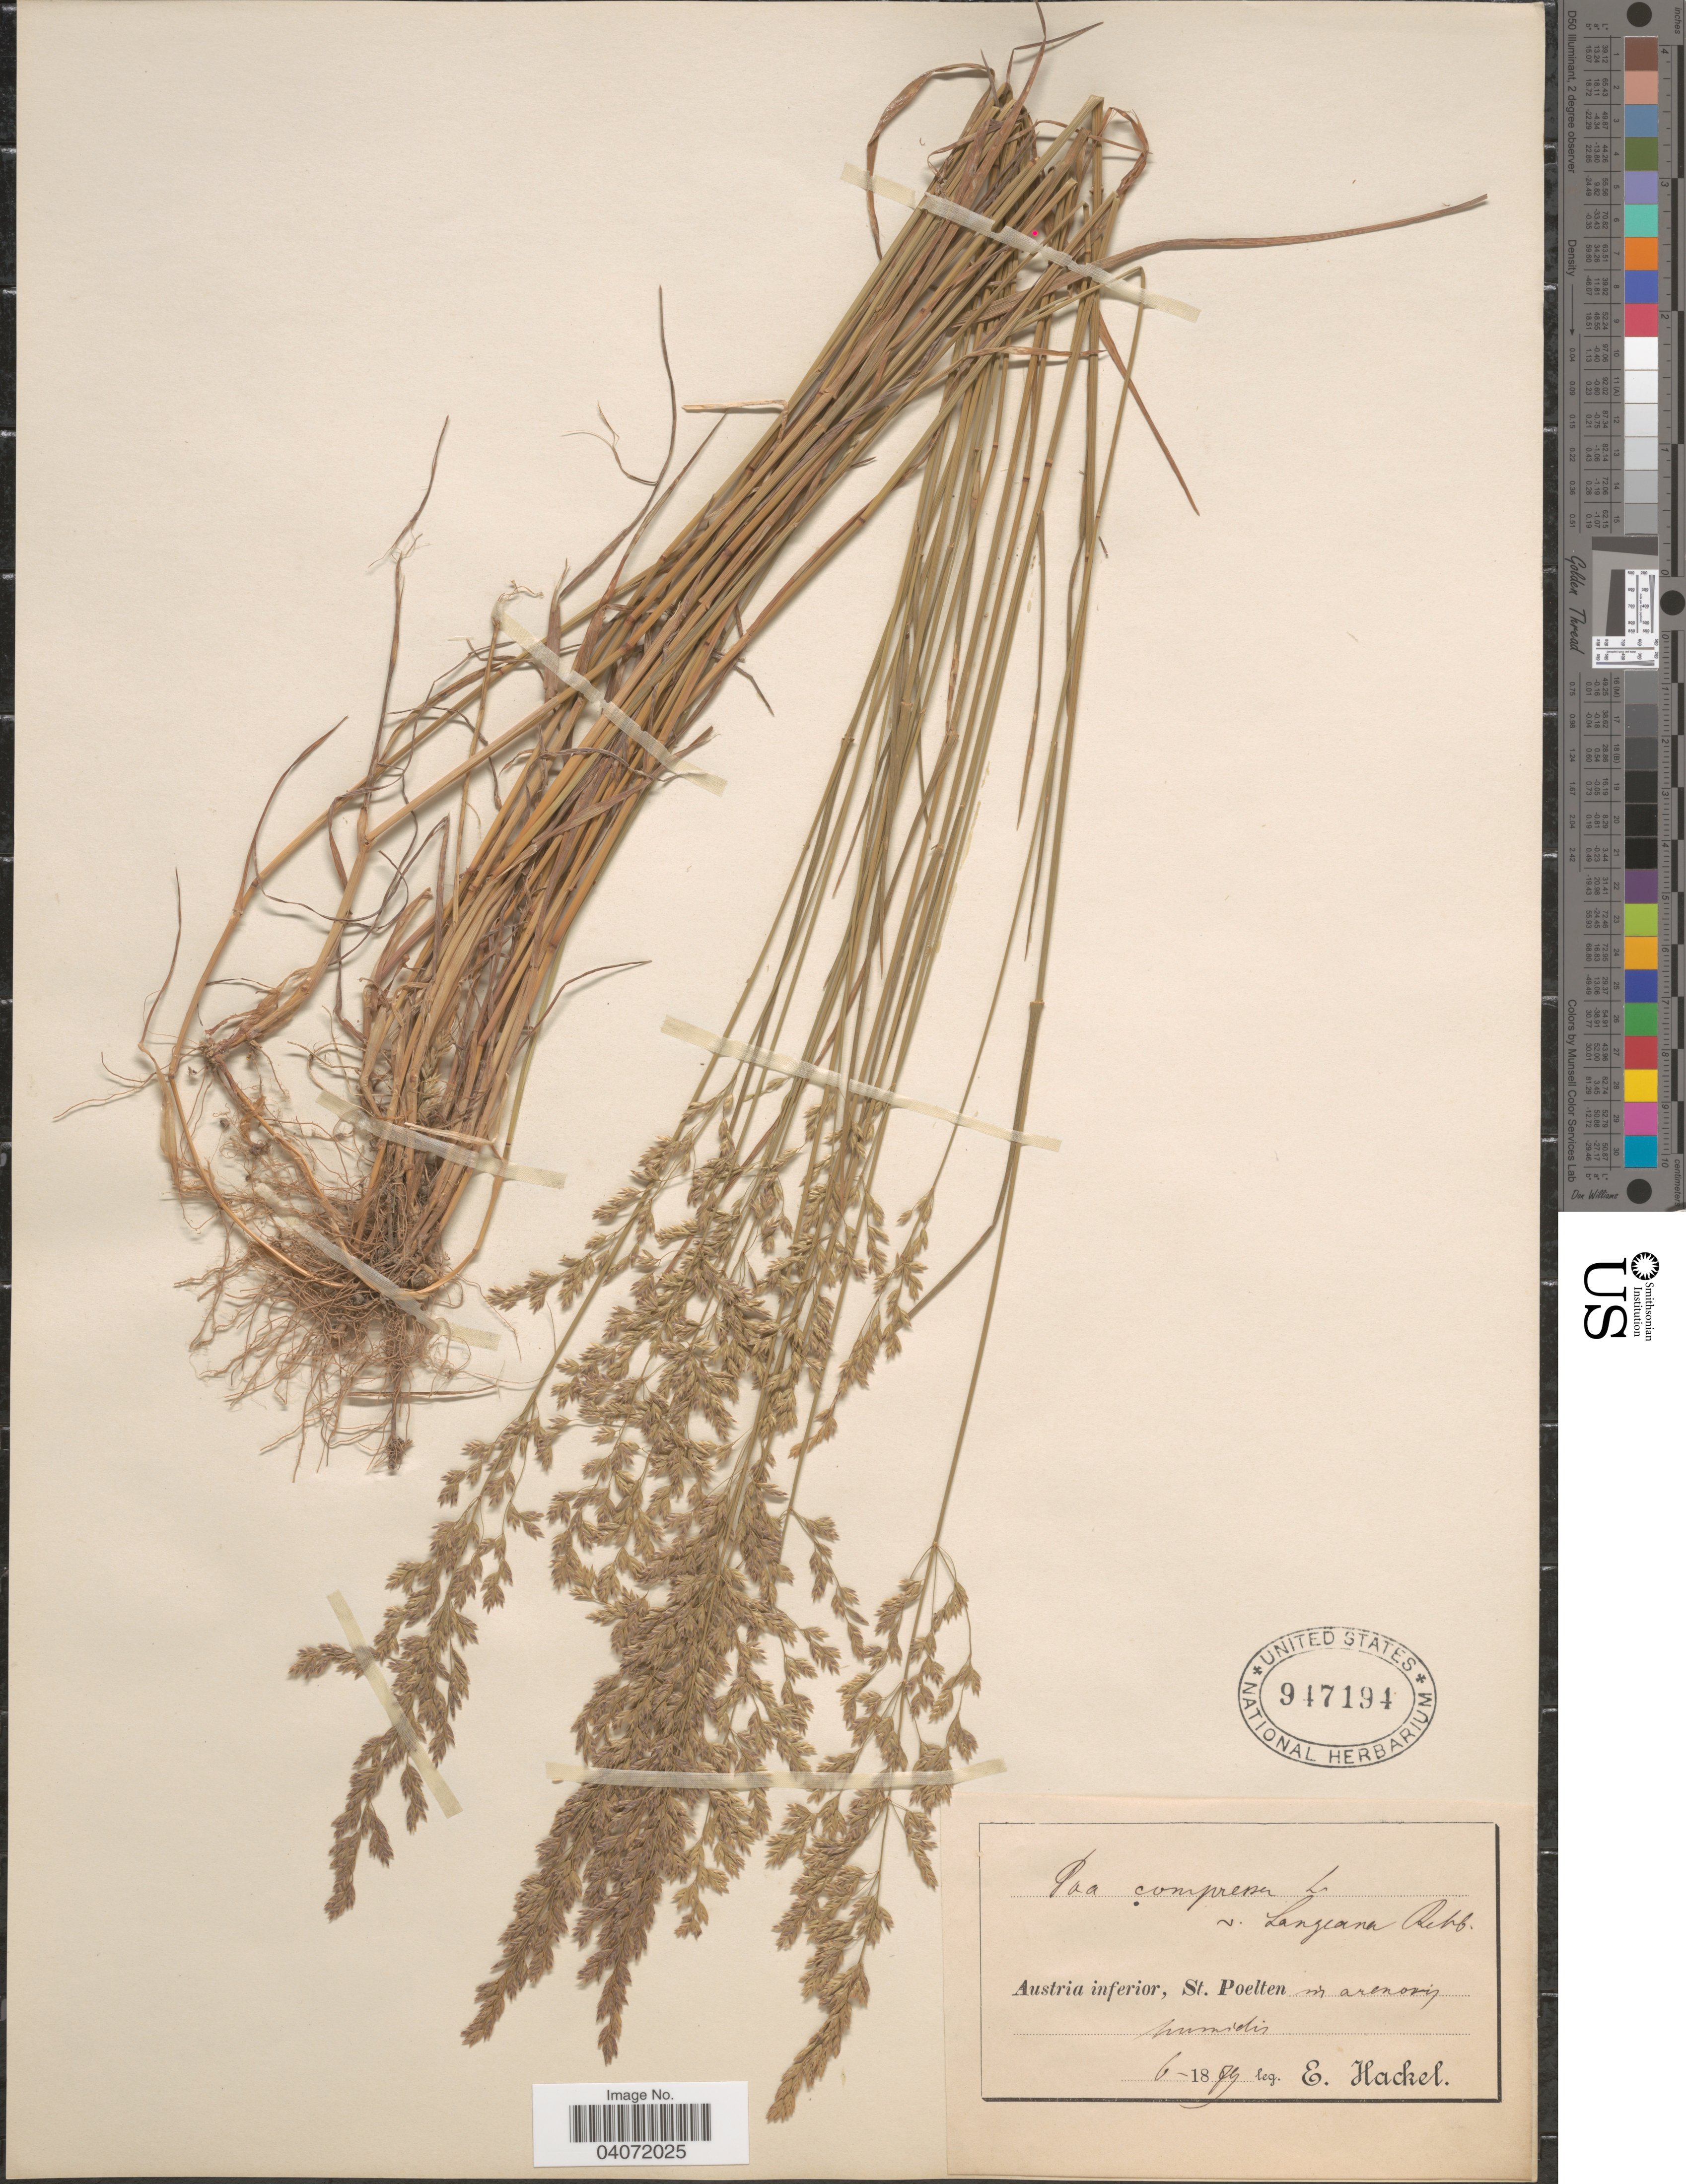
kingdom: Plantae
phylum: Tracheophyta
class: Liliopsida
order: Poales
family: Poaceae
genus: Poa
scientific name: Poa compressa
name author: L.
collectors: E. Hackel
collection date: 1879-06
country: Austria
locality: Austria inferior, St. Poelten in arenosis humidis.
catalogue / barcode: US 947194